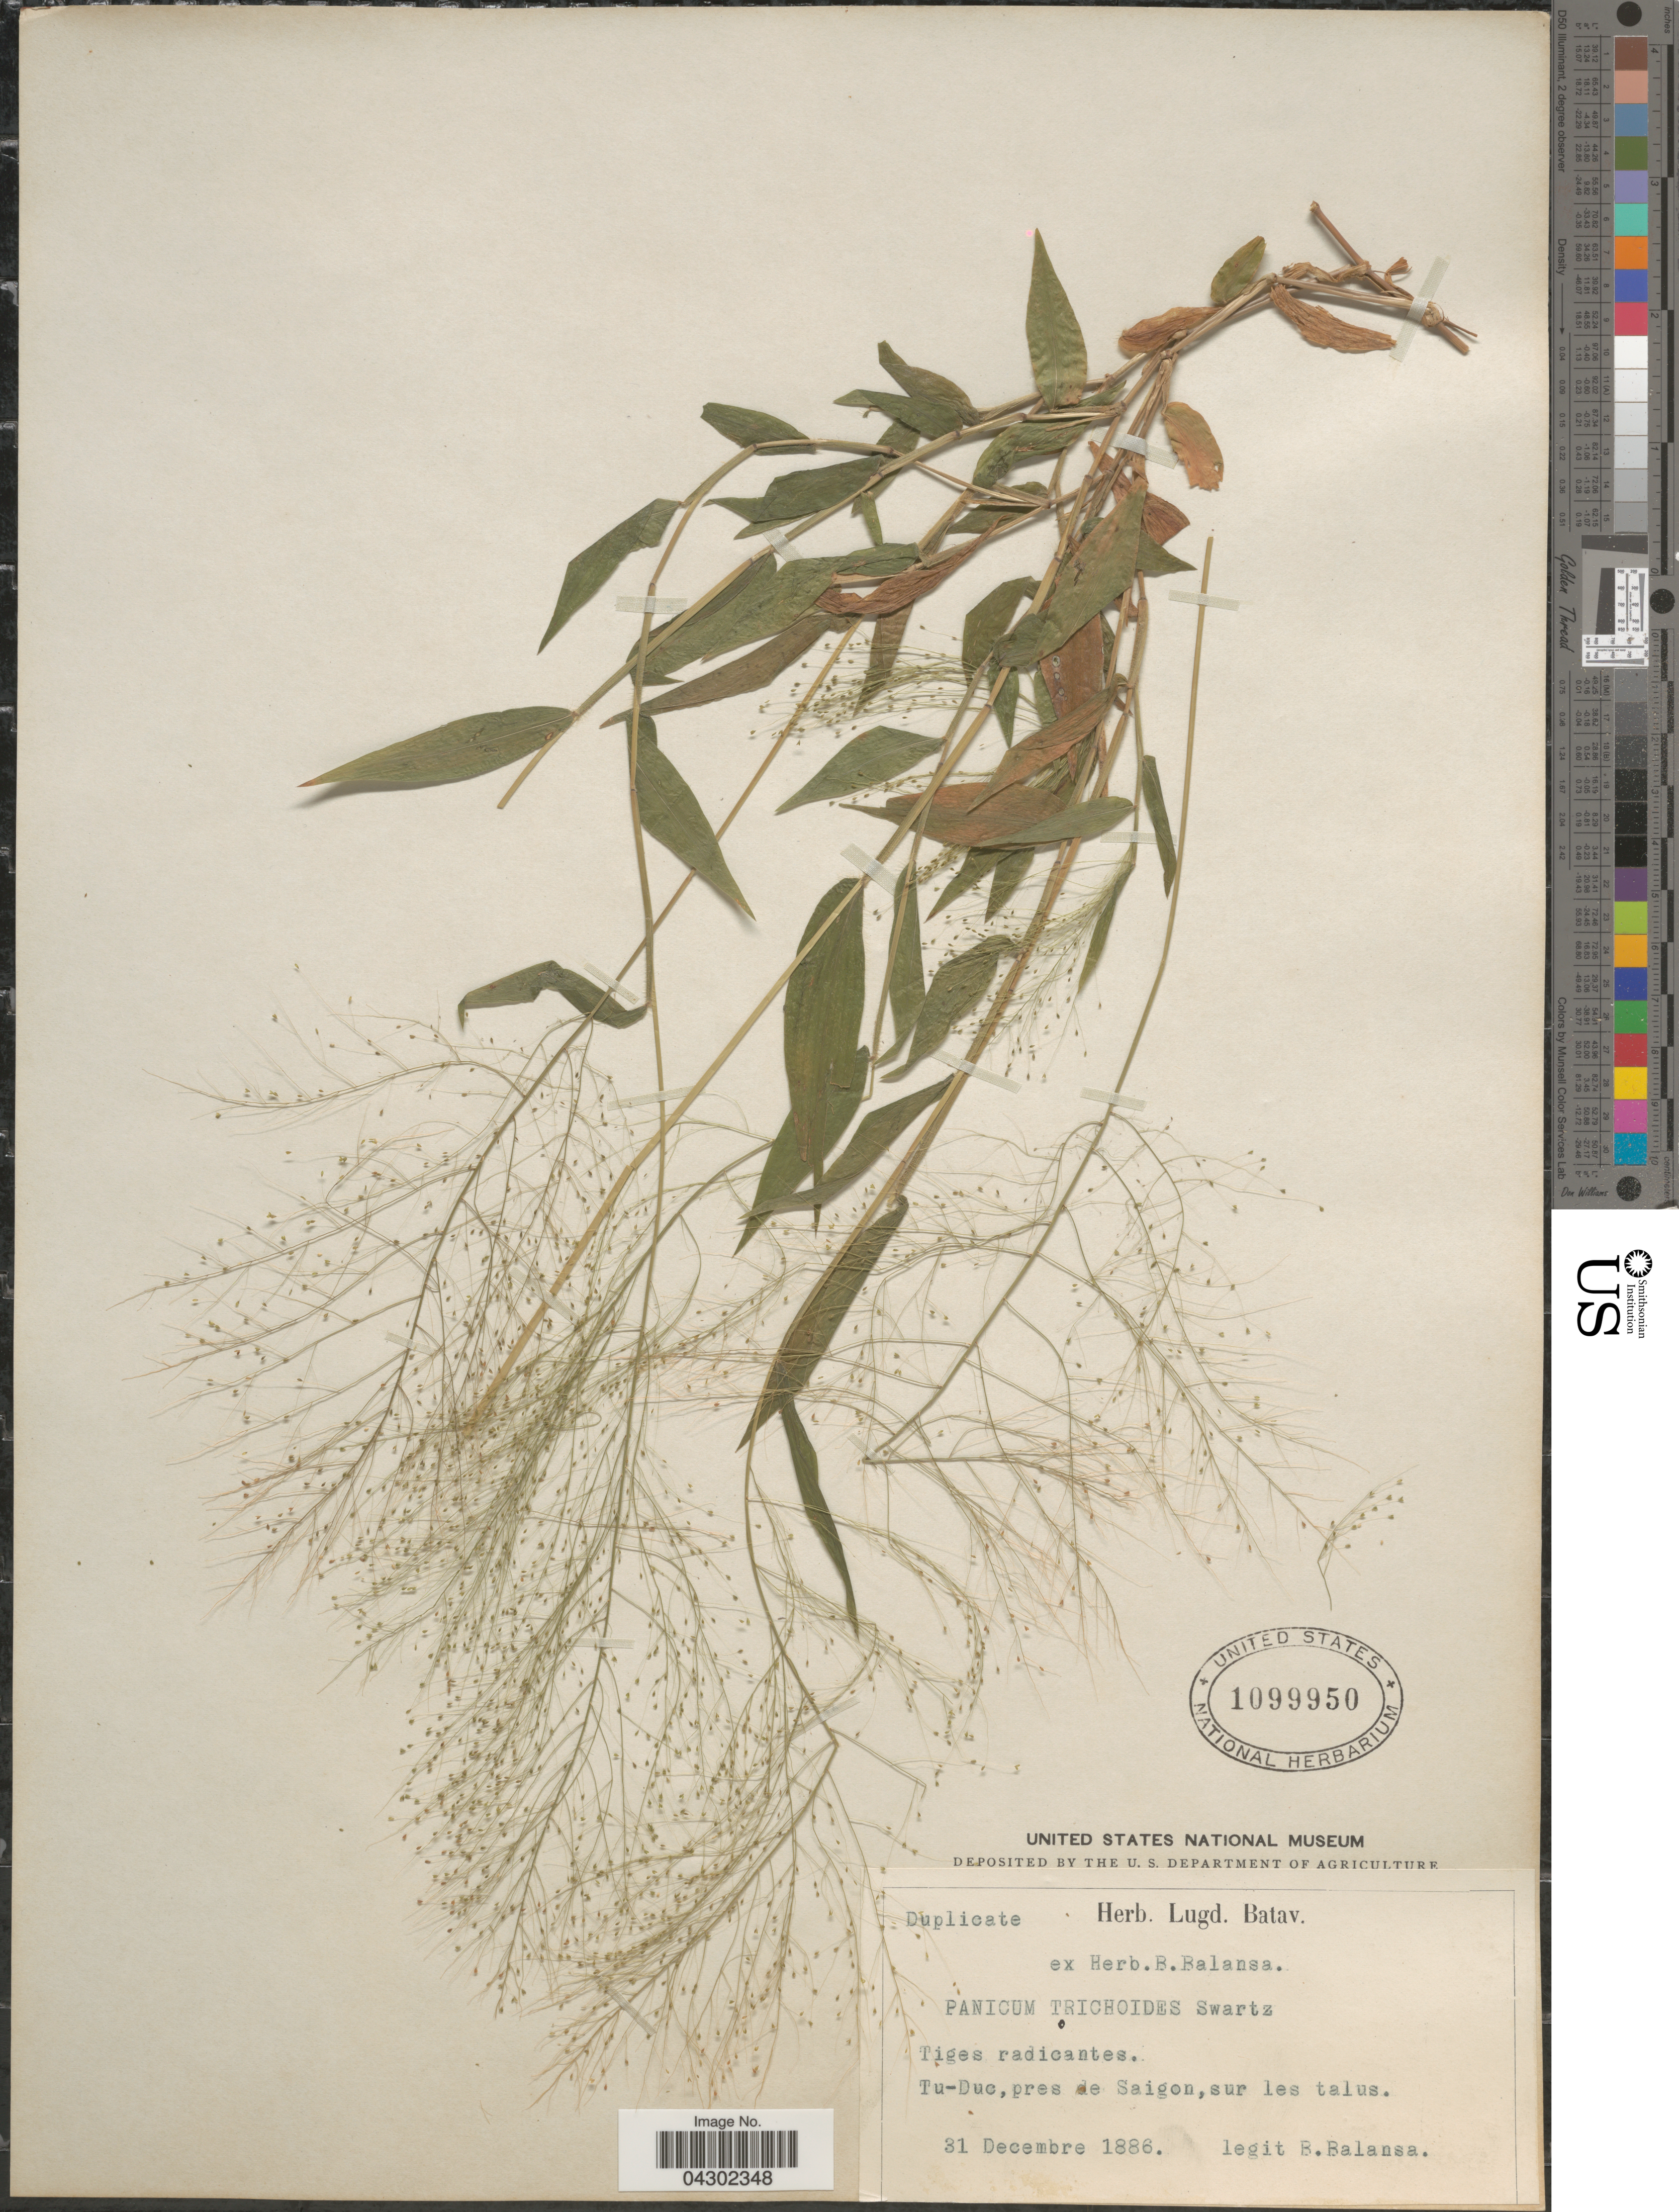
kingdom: Plantae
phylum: Tracheophyta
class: Liliopsida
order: Poales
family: Poaceae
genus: Panicum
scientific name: Panicum trichoides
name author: Sw.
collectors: B. Balansa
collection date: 1886-12-31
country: Vietnam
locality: Tu-Duc, pres de Saigon, sur les talus.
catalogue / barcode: US 1099950